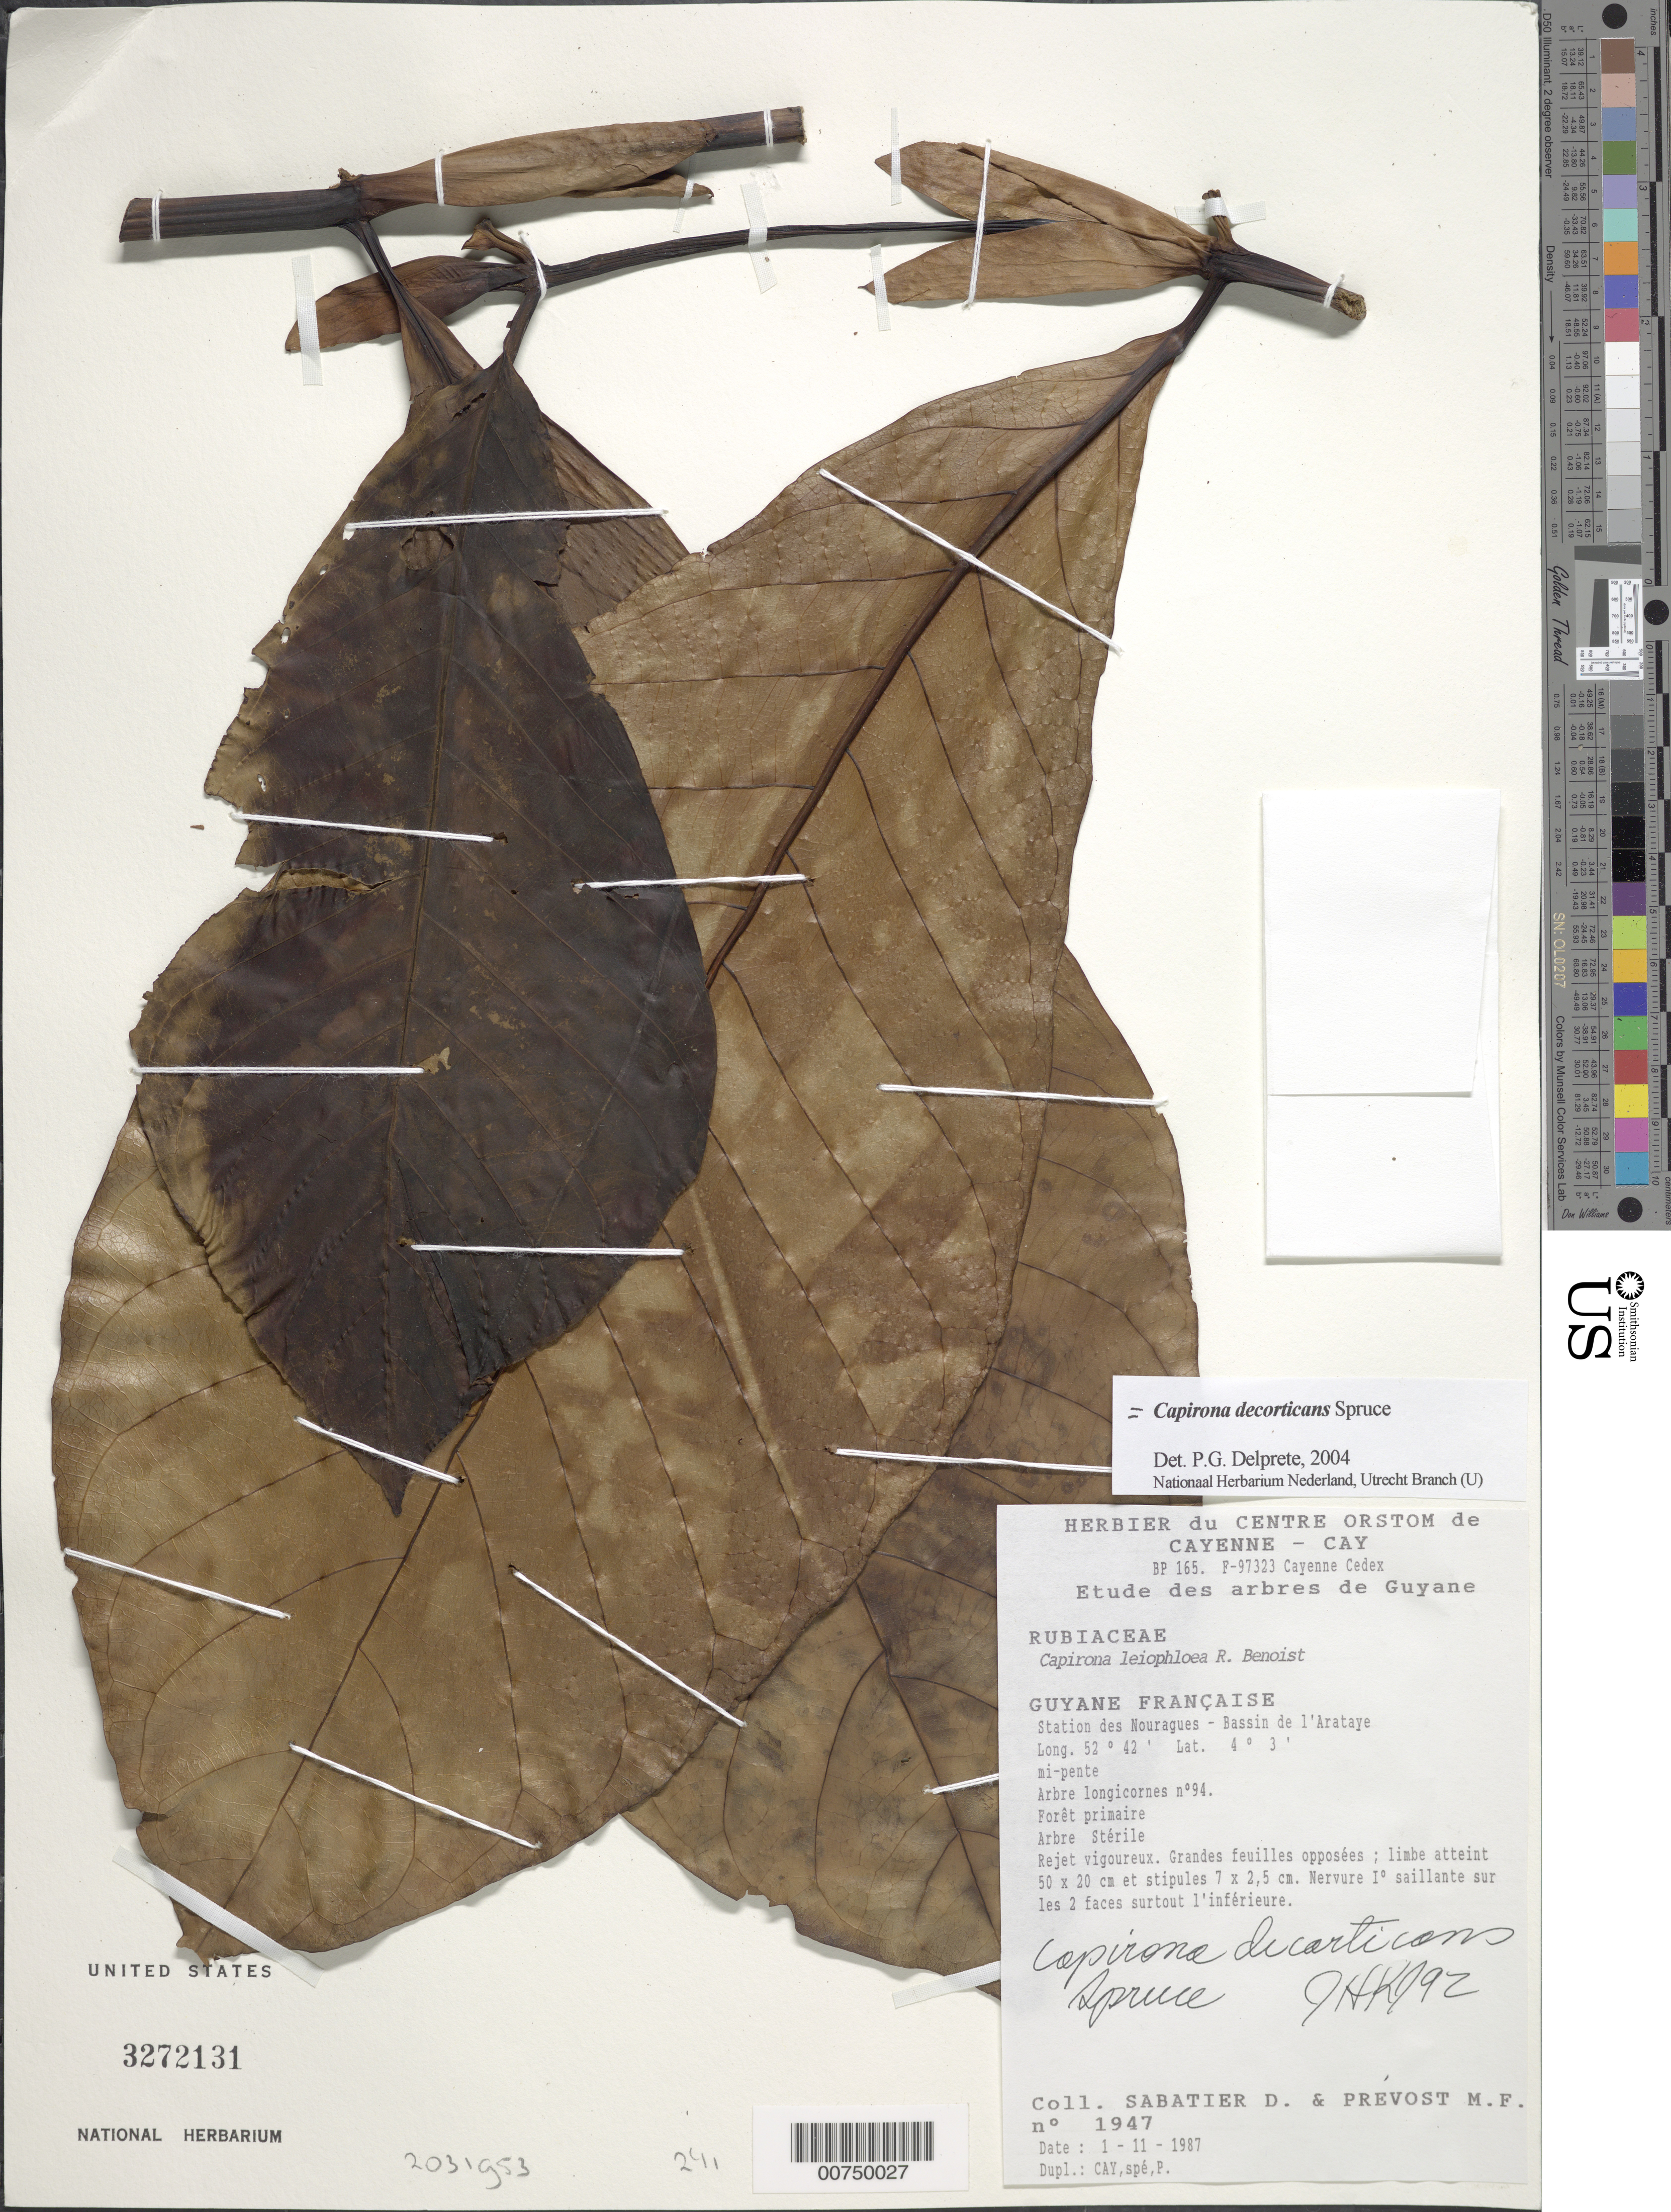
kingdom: Plantae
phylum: Tracheophyta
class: Magnoliopsida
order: Gentianales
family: Rubiaceae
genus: Capirona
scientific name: Capirona decorticans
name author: Spruce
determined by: Delprete, P. G., Herb. de Guyane Cay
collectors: D. Sabatier & M.-F. Prévost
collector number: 1947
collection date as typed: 1-Nov-87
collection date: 1987-11-01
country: French Guiana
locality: Station des Nouragues, Bassin de l'Approuague, Arataye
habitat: Mi-pente, forêt primaire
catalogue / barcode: US 3272131